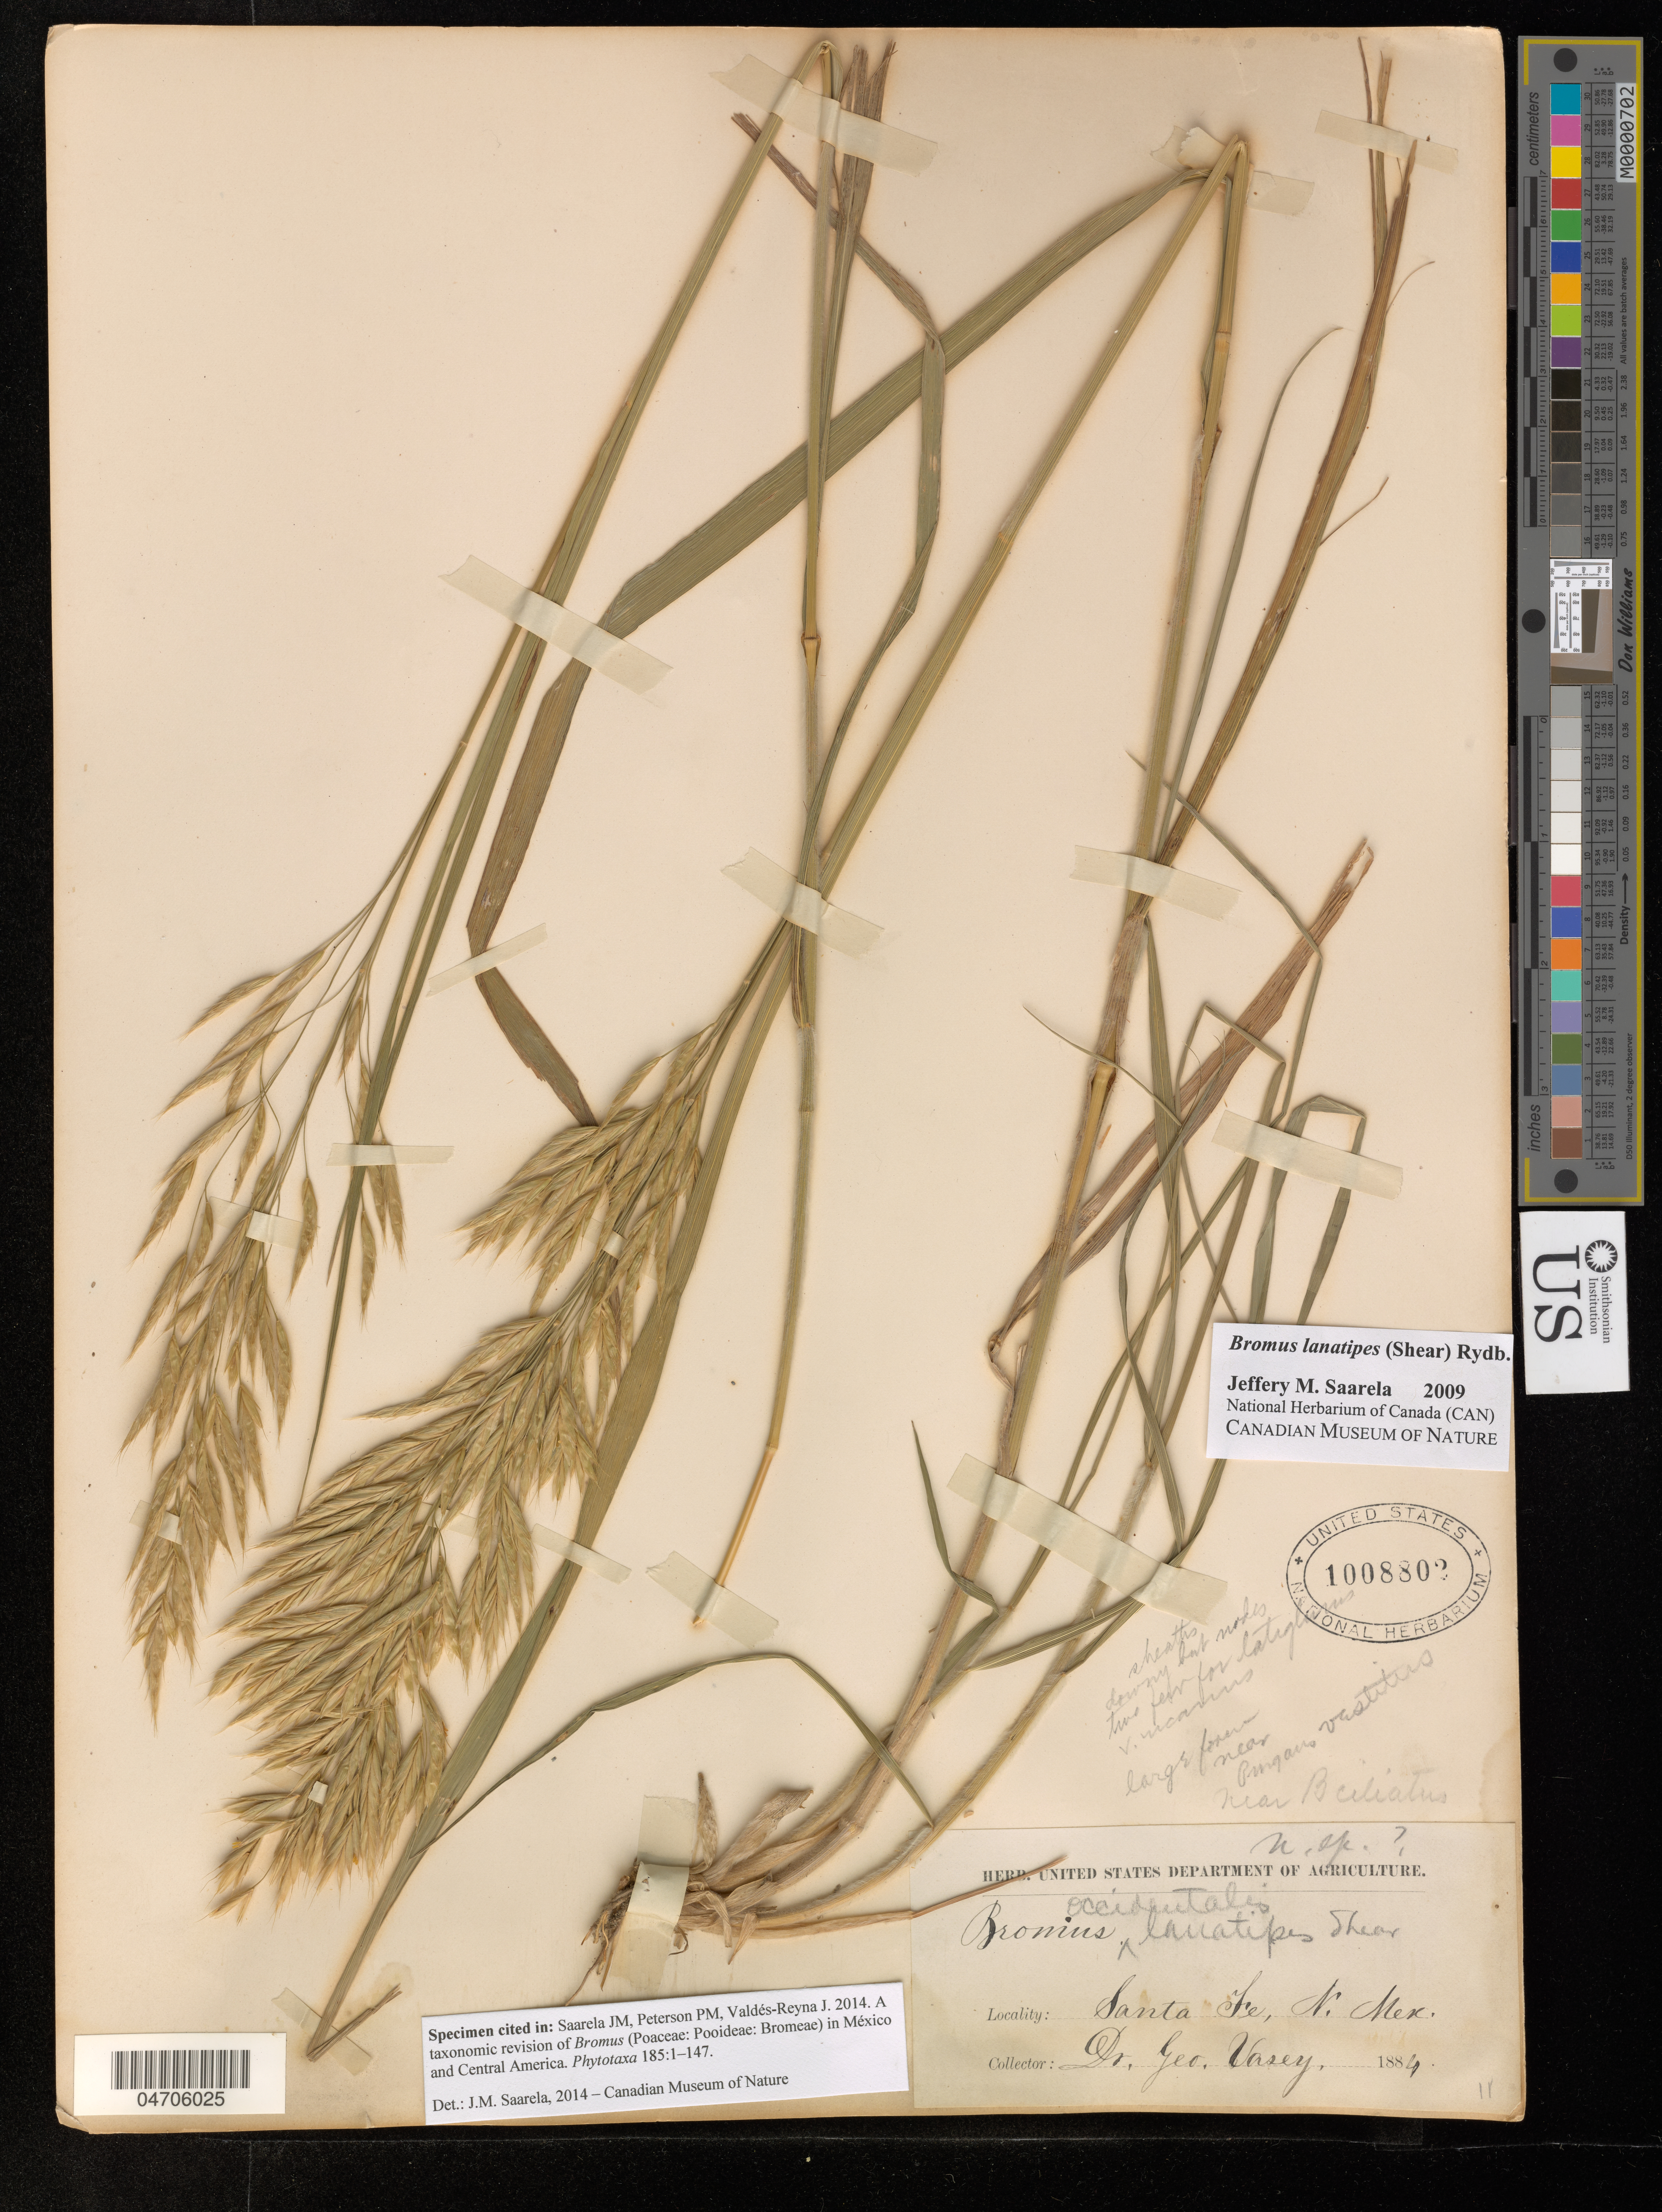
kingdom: Plantae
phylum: Tracheophyta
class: Liliopsida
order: Poales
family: Poaceae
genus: Bromus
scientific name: Bromus lanatipes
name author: (Shear) Rydb.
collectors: G. S. Vasey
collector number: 11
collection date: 1884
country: United States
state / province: New Mexico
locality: Santa Fe.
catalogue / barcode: US 1008802